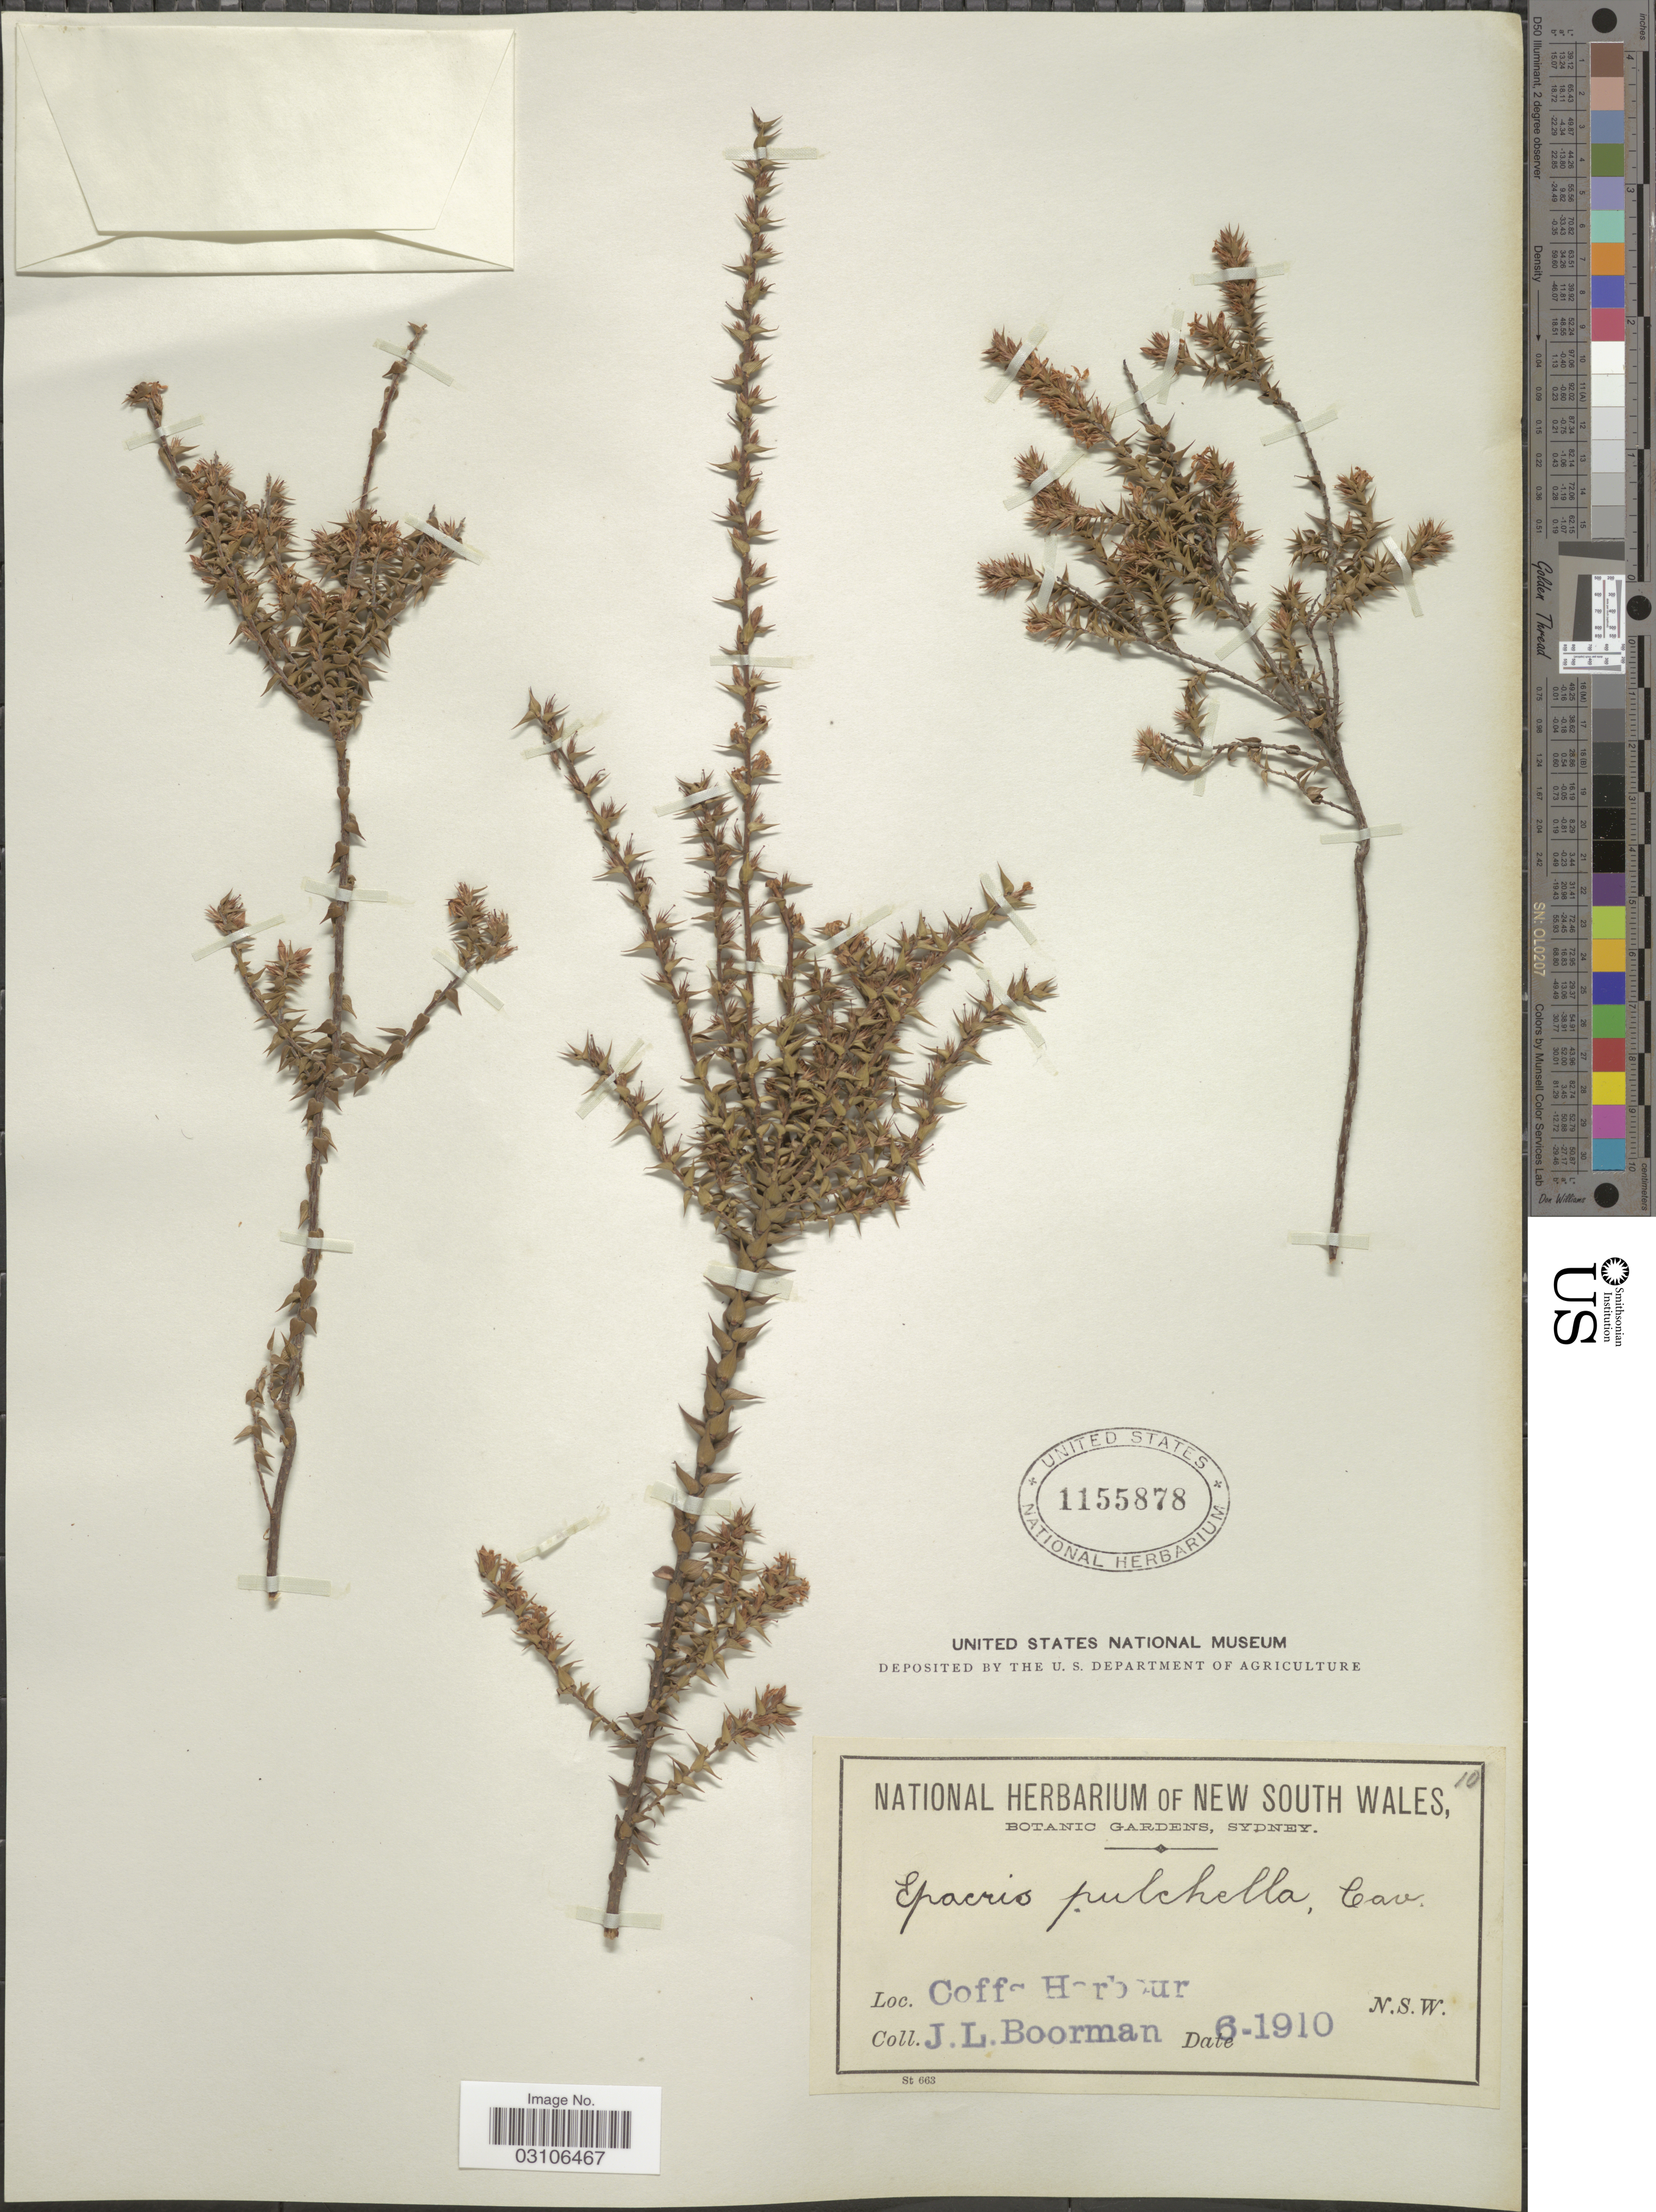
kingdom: Plantae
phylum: Tracheophyta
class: Magnoliopsida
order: Ericales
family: Ericaceae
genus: Epacris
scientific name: Epacris pulchella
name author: Cav.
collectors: J. Boorman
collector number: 10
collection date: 1910-06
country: Australia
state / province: New South Wales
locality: Coffs Harbour.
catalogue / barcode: US 1155878